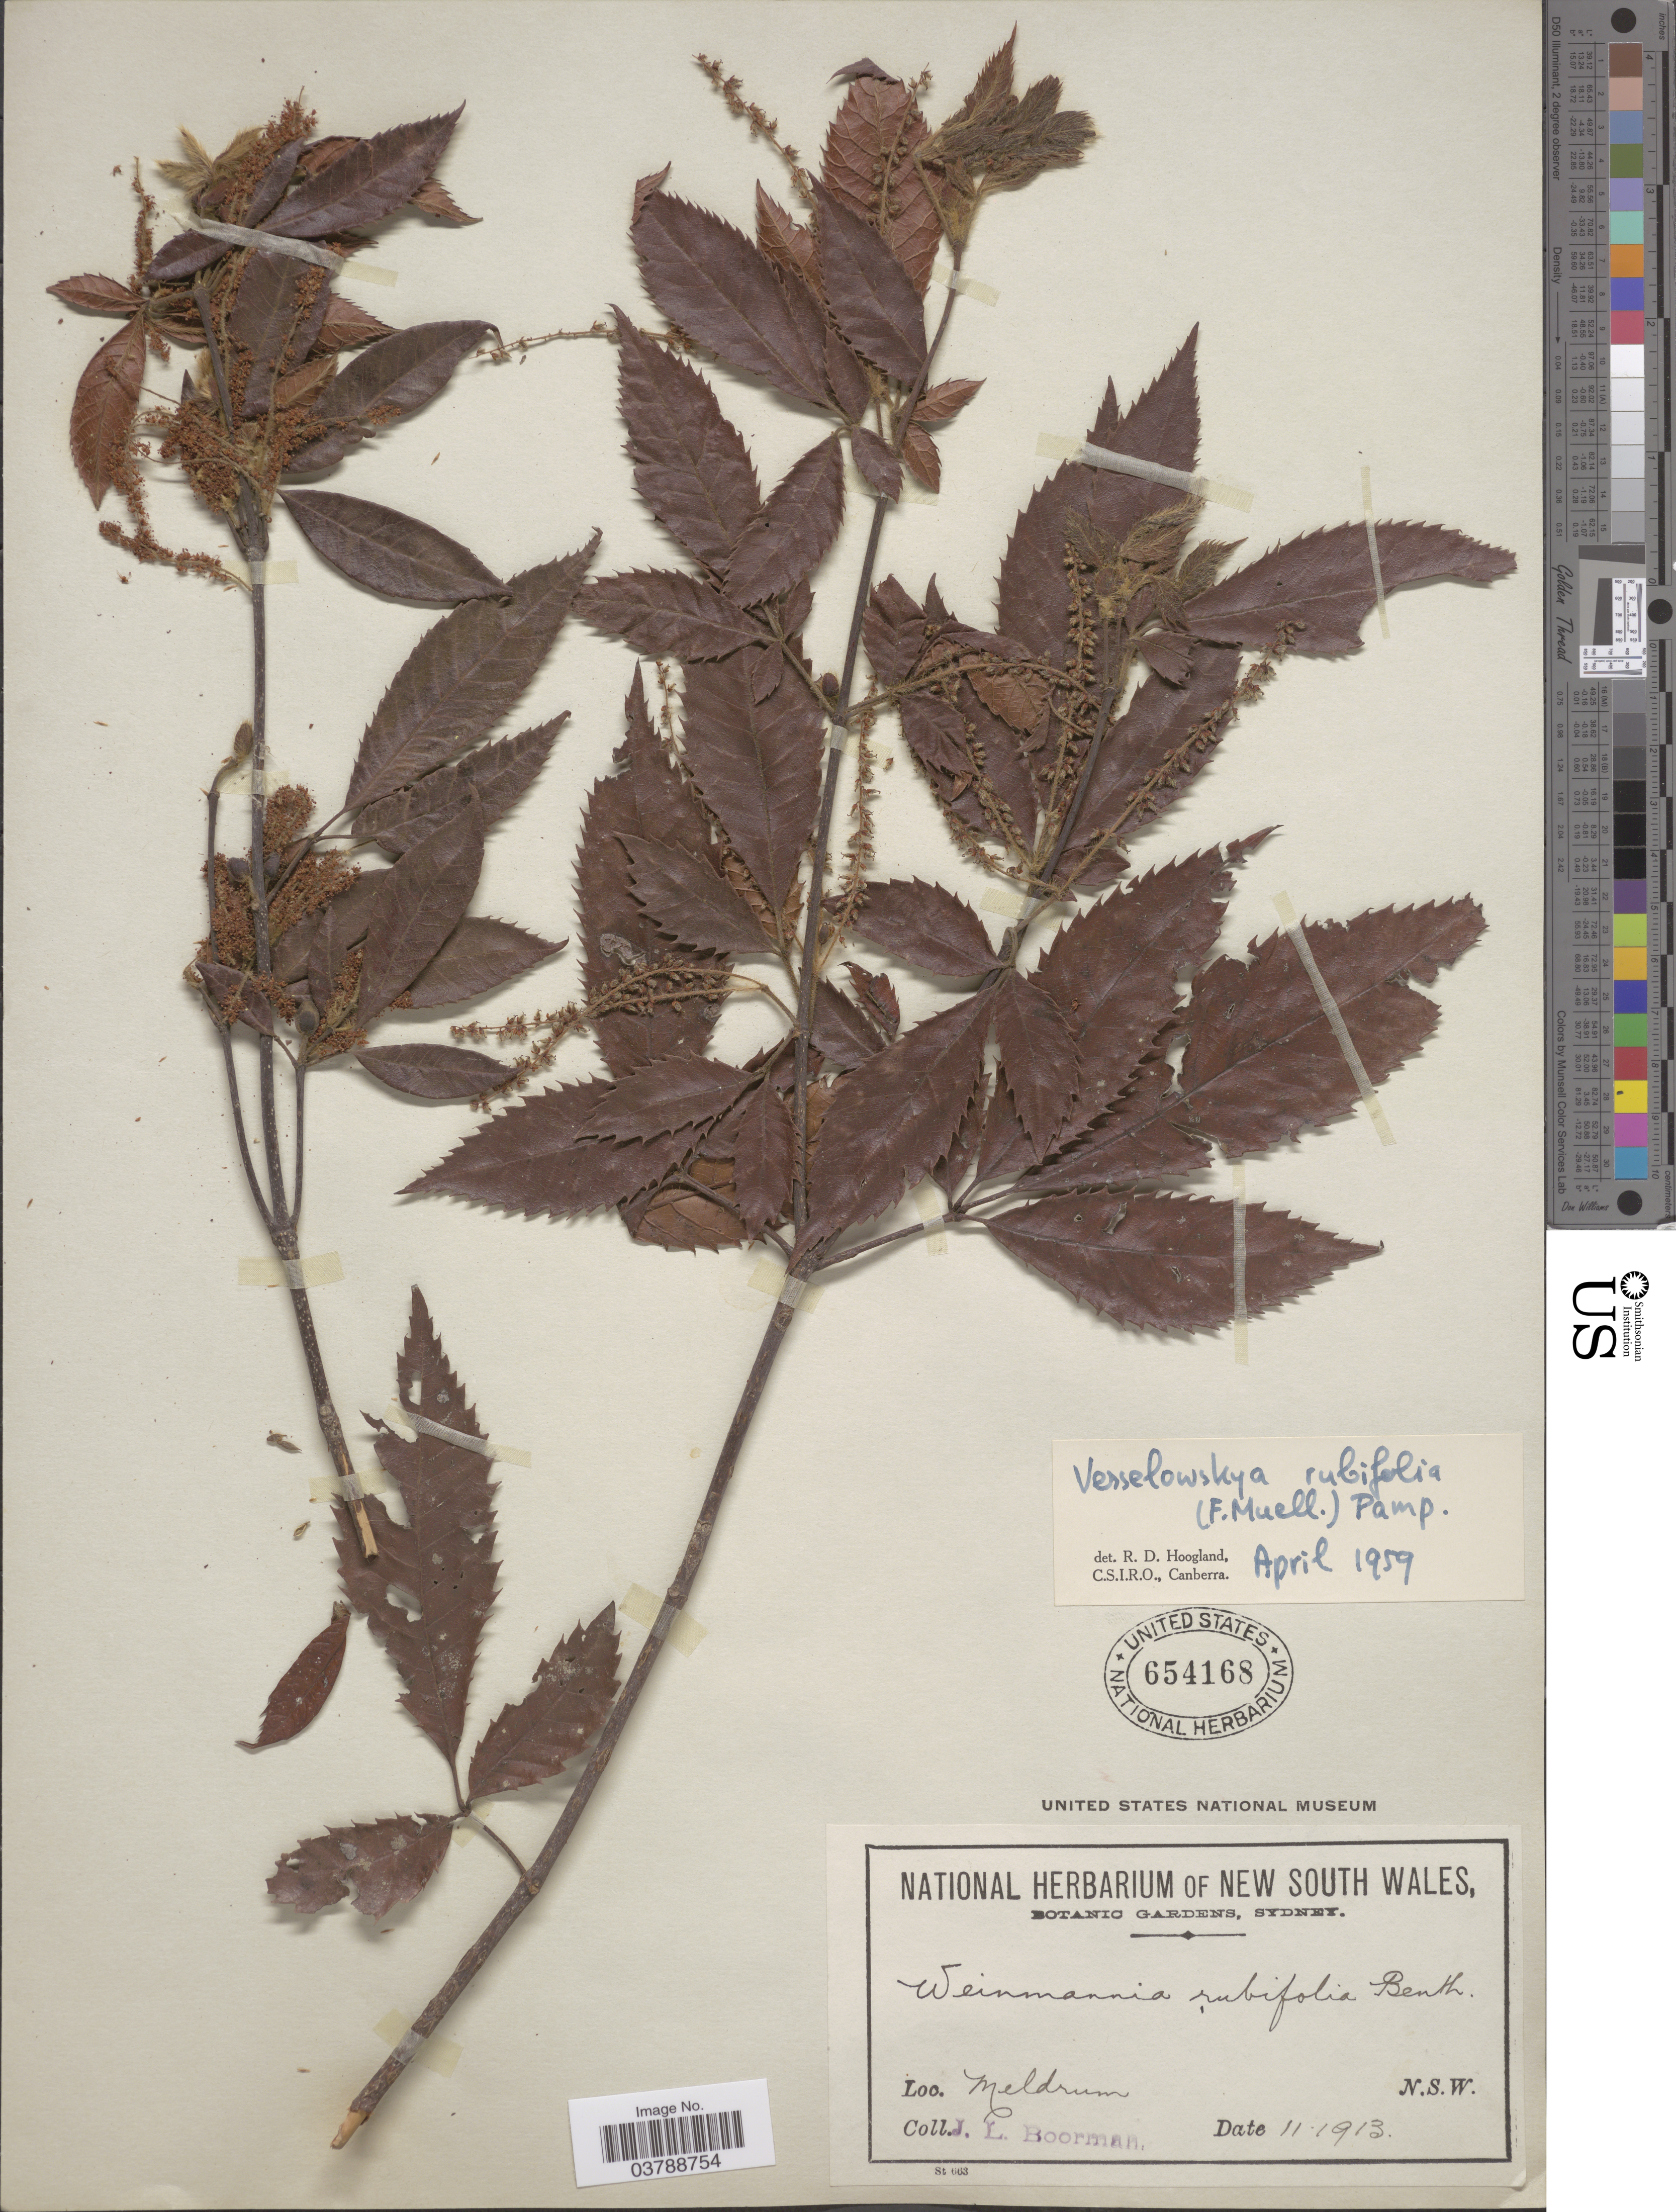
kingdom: Plantae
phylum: Tracheophyta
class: Magnoliopsida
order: Oxalidales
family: Cunoniaceae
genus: Vesselowskya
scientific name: Vesselowskya rubifolia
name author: Pamp.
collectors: J. Boorman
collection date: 1913-11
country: Australia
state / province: New South Wales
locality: Meldrum.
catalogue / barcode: US 654168